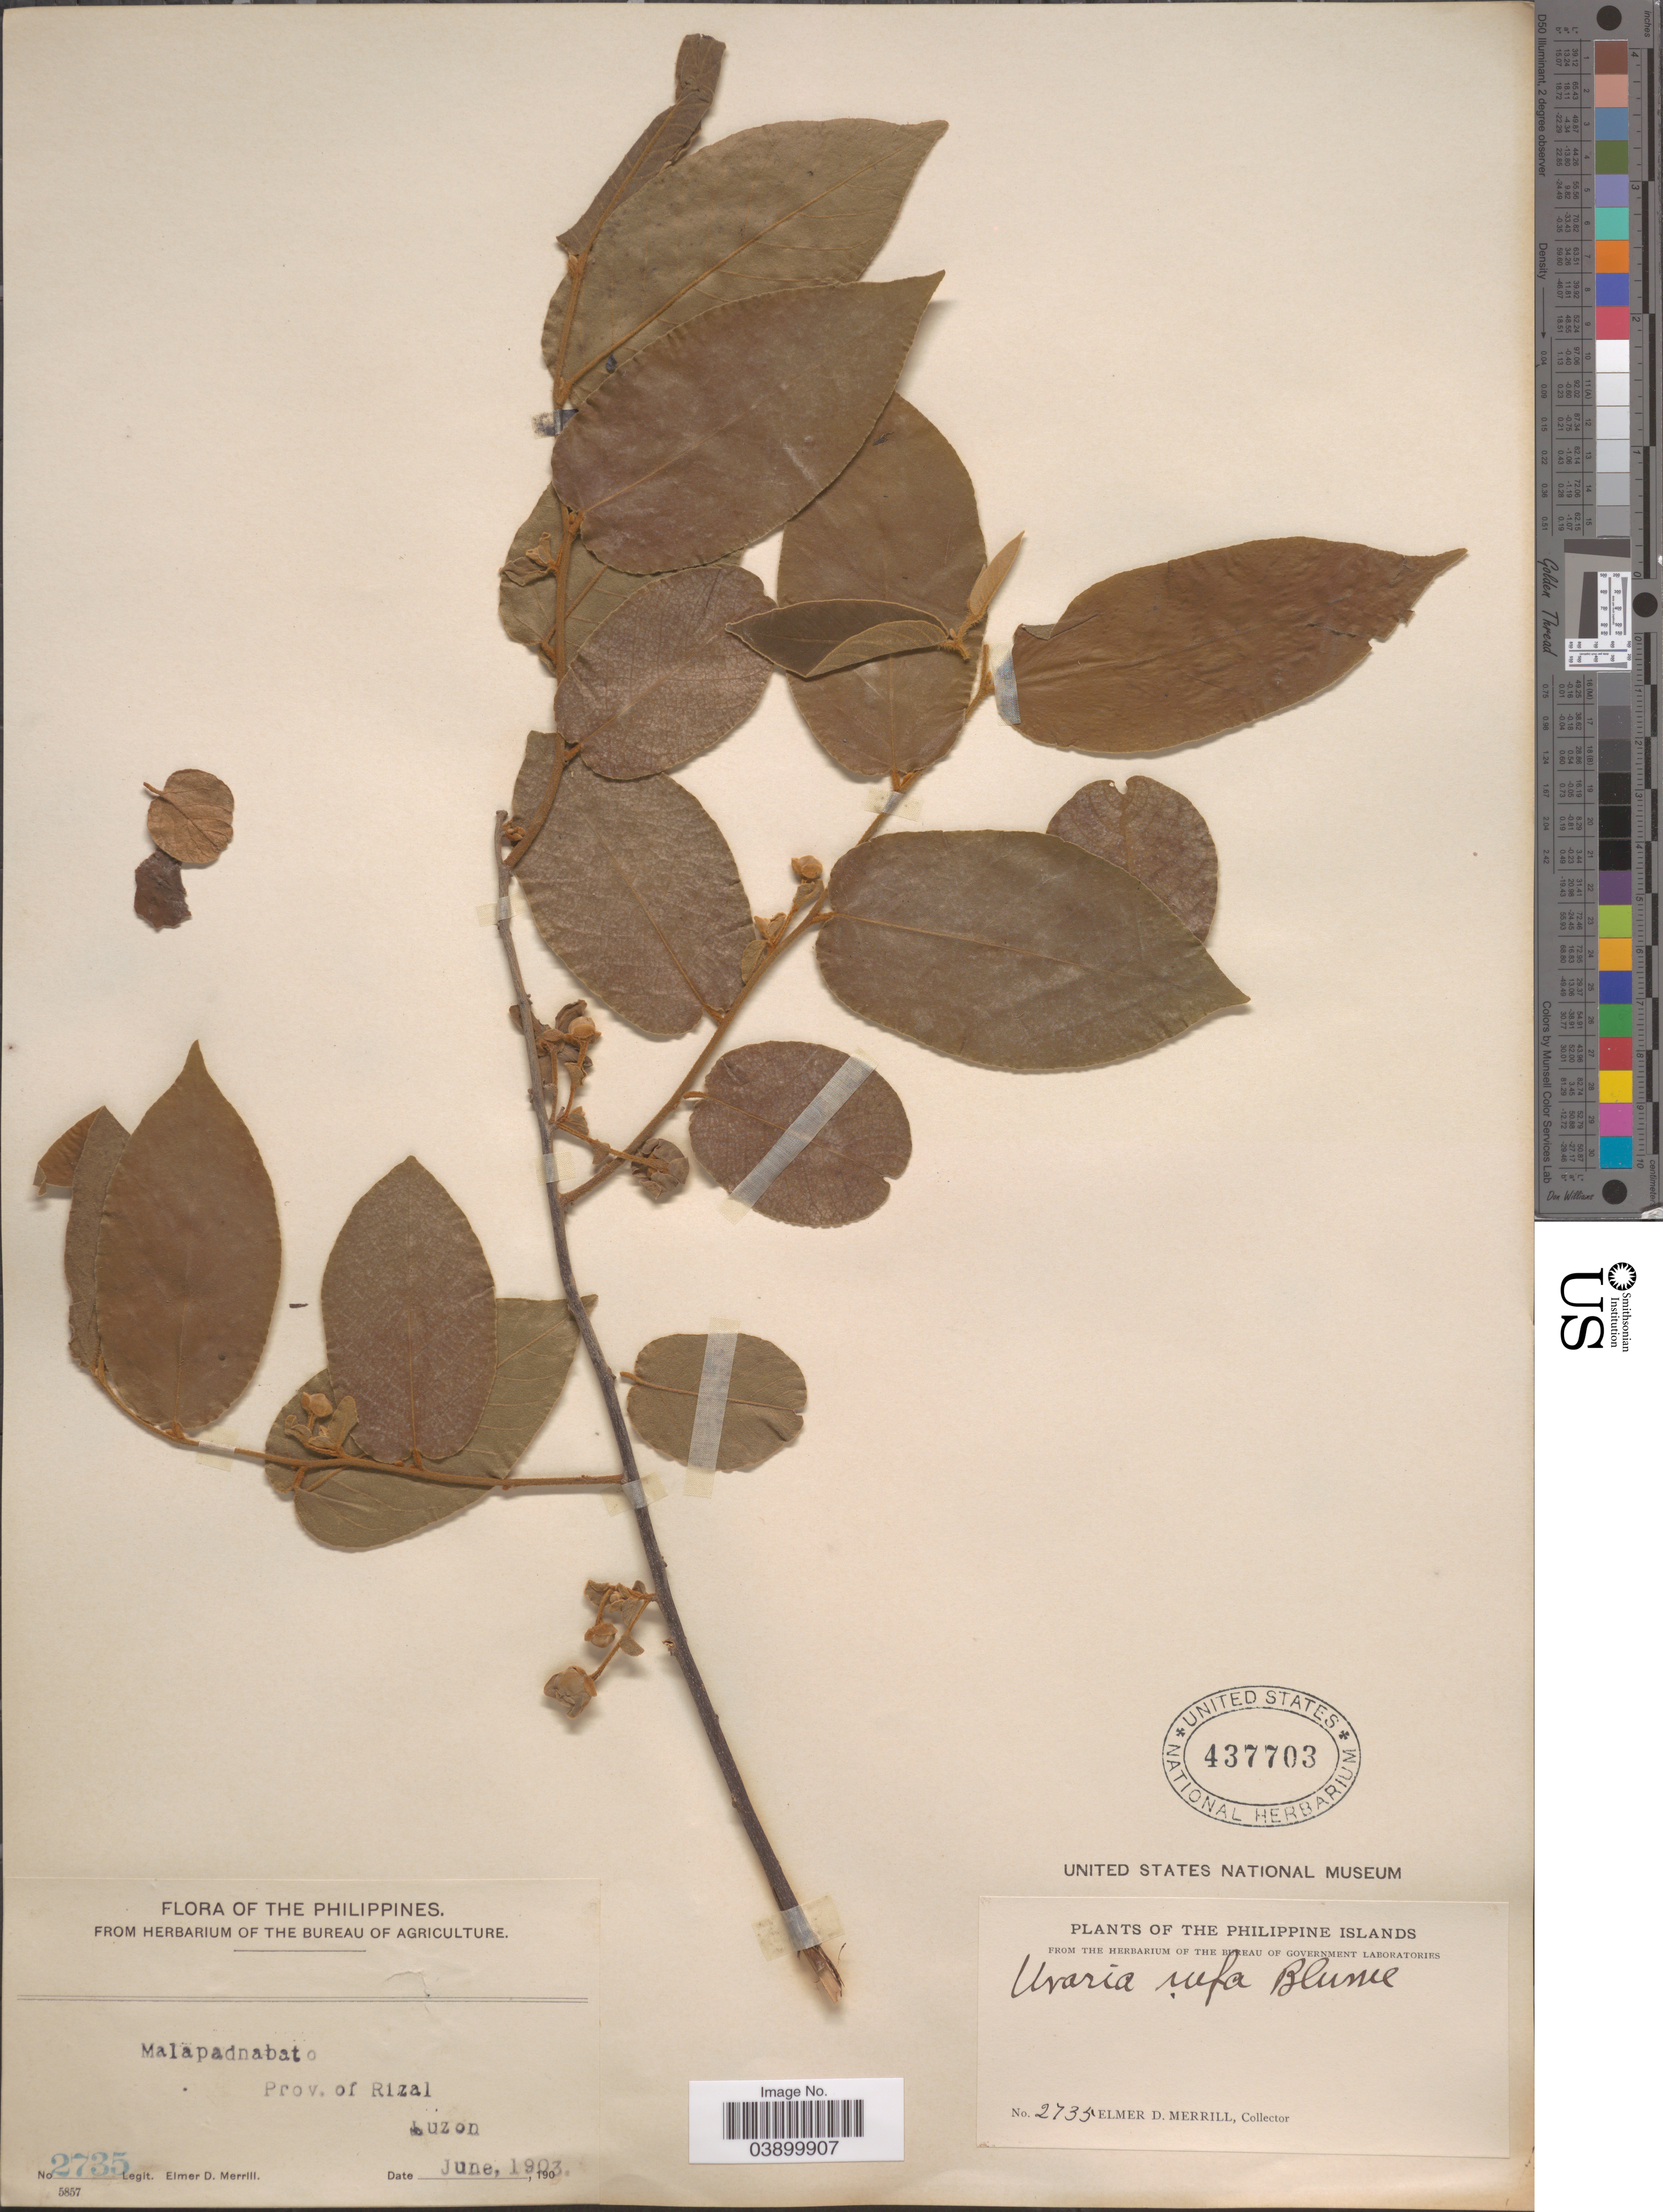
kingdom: Plantae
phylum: Tracheophyta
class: Magnoliopsida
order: Magnoliales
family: Annonaceae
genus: Uvaria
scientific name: Uvaria rufa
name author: Blume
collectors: E. D. Merrill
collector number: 2735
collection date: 1903-06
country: Philippines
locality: Philippine Islands. Malapadnabato. Prov. of Rizal. Luzon.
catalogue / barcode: US 437703